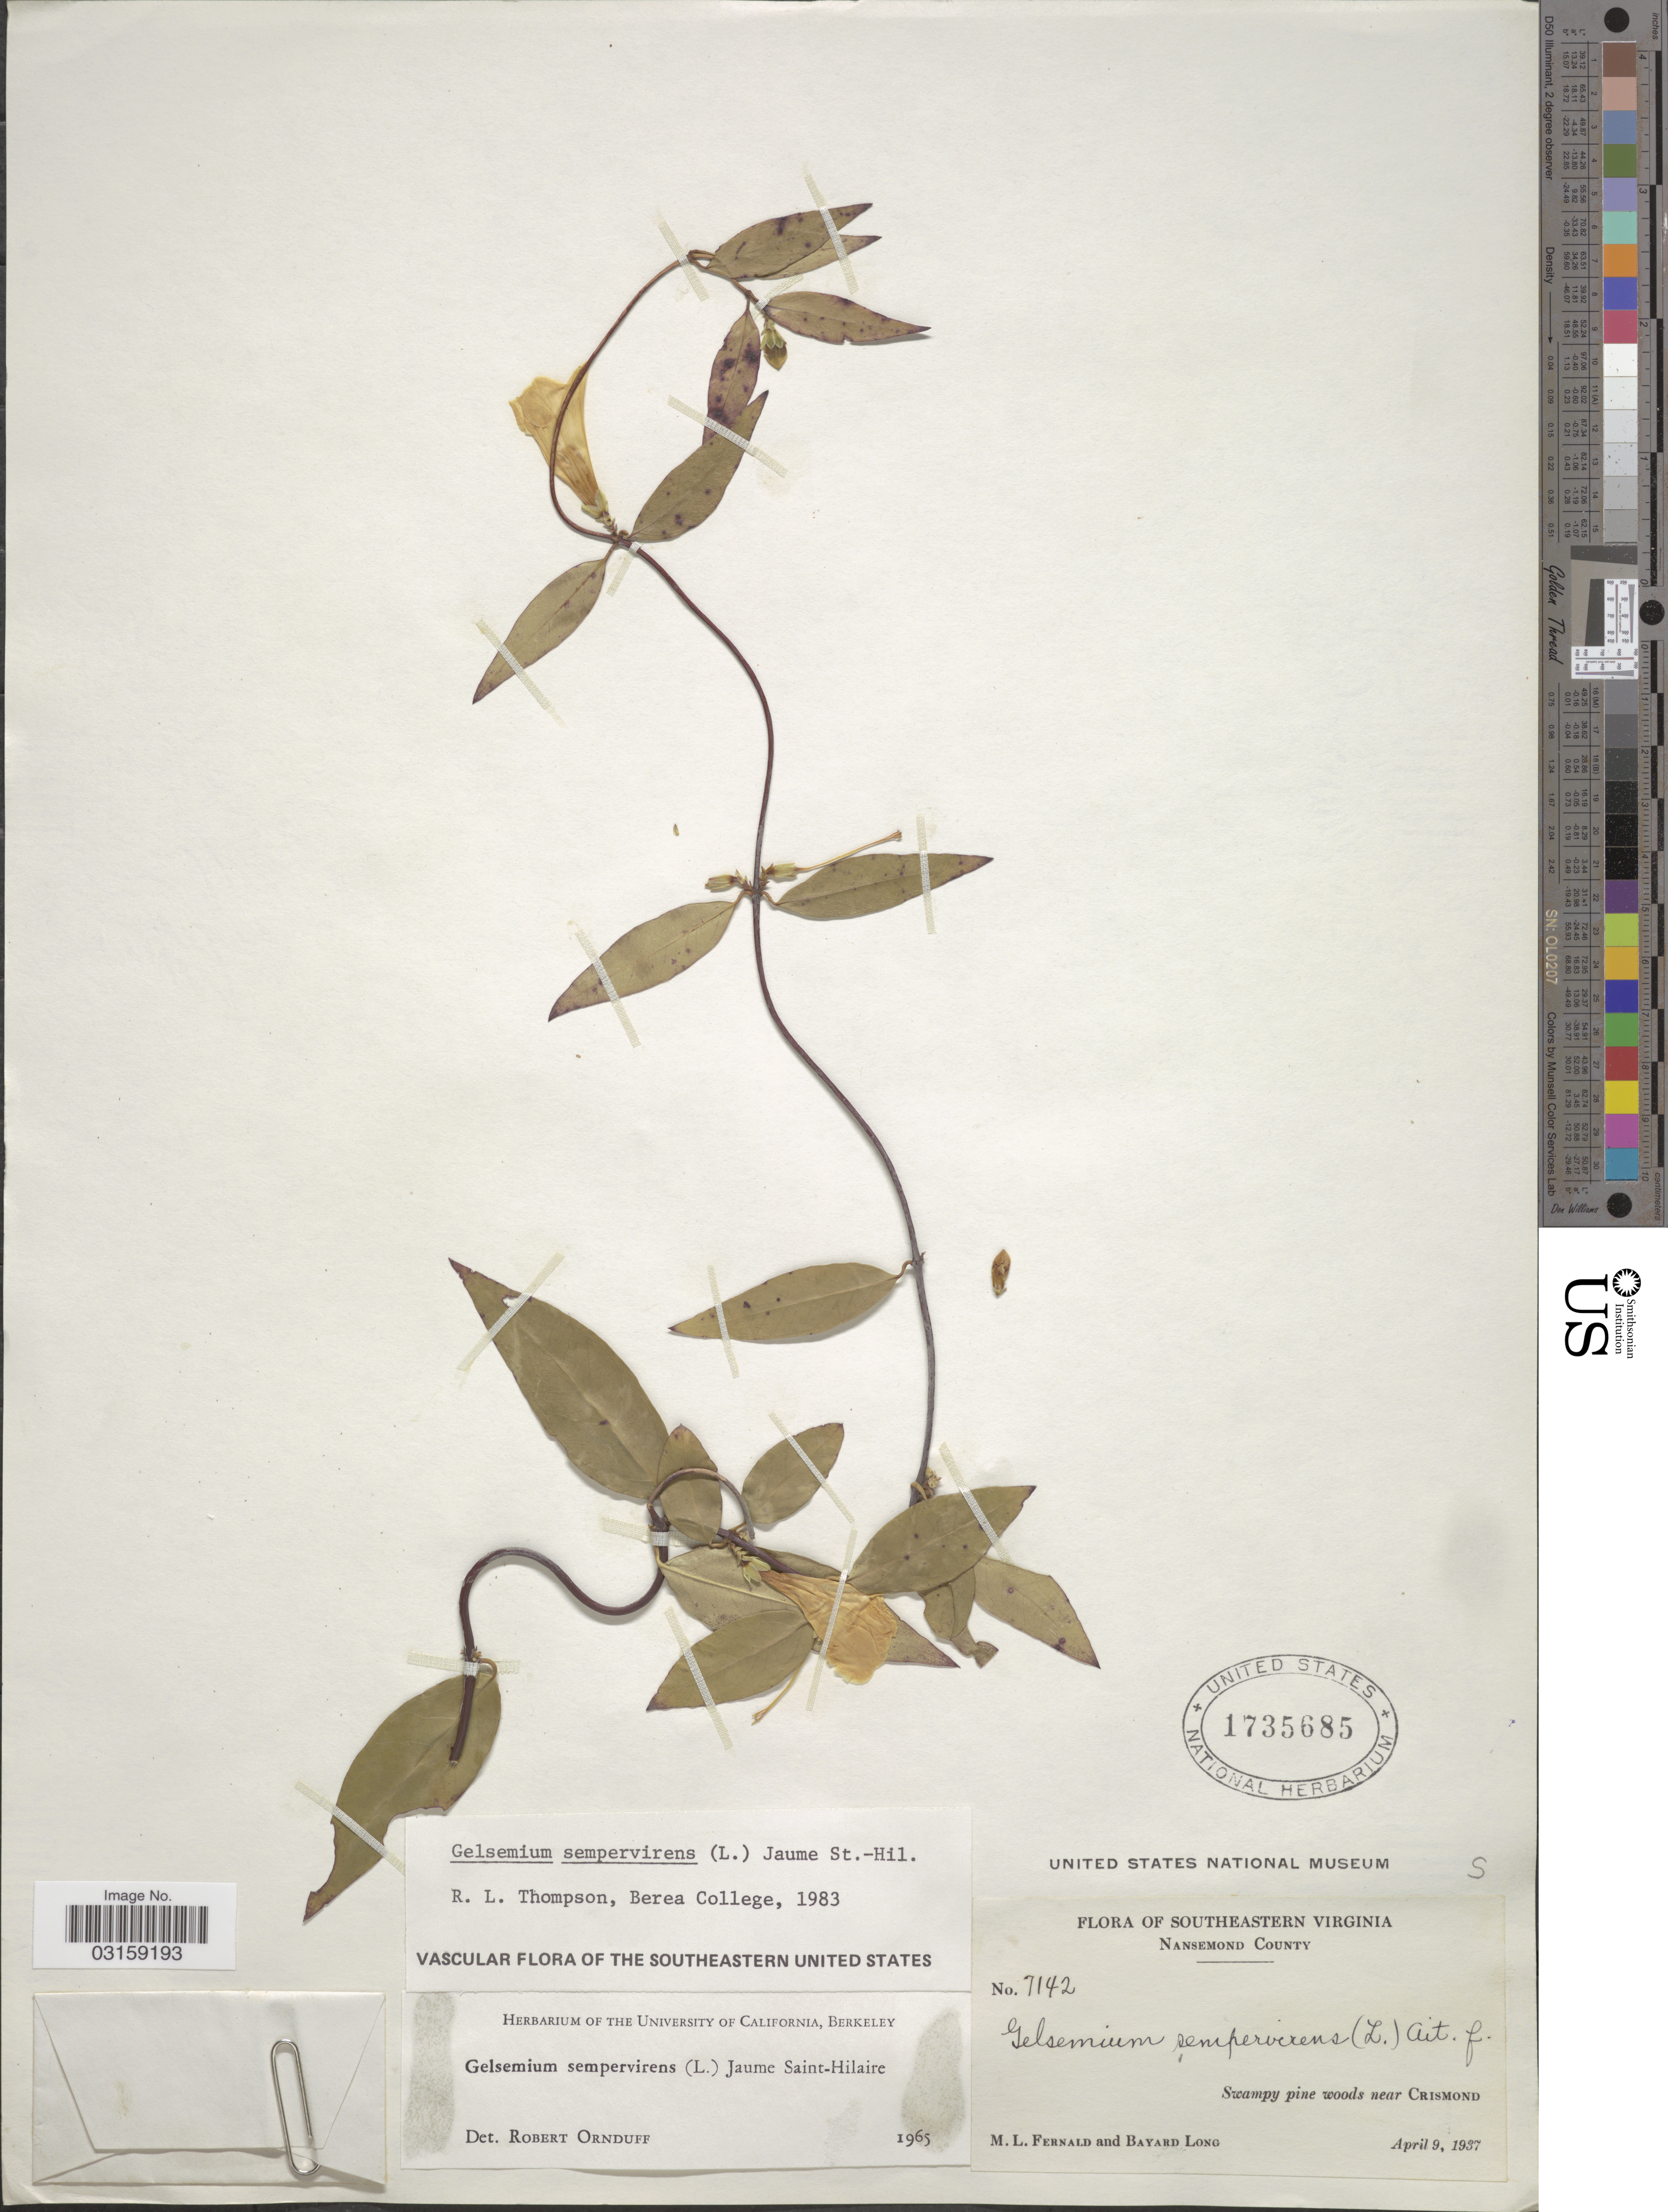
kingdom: Plantae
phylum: Tracheophyta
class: Magnoliopsida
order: Gentianales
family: Gelsemiaceae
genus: Gelsemium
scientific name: Gelsemium sempervirens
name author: (L.) J. St.-Hil.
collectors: M. L. Fernald & B. Long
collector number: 7142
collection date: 1937-04-09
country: United States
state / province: Virginia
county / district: City of Suffolk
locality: Southeastern Virginia. Nansemond County. Swampy pine woods near Crismond.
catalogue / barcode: US 1735685